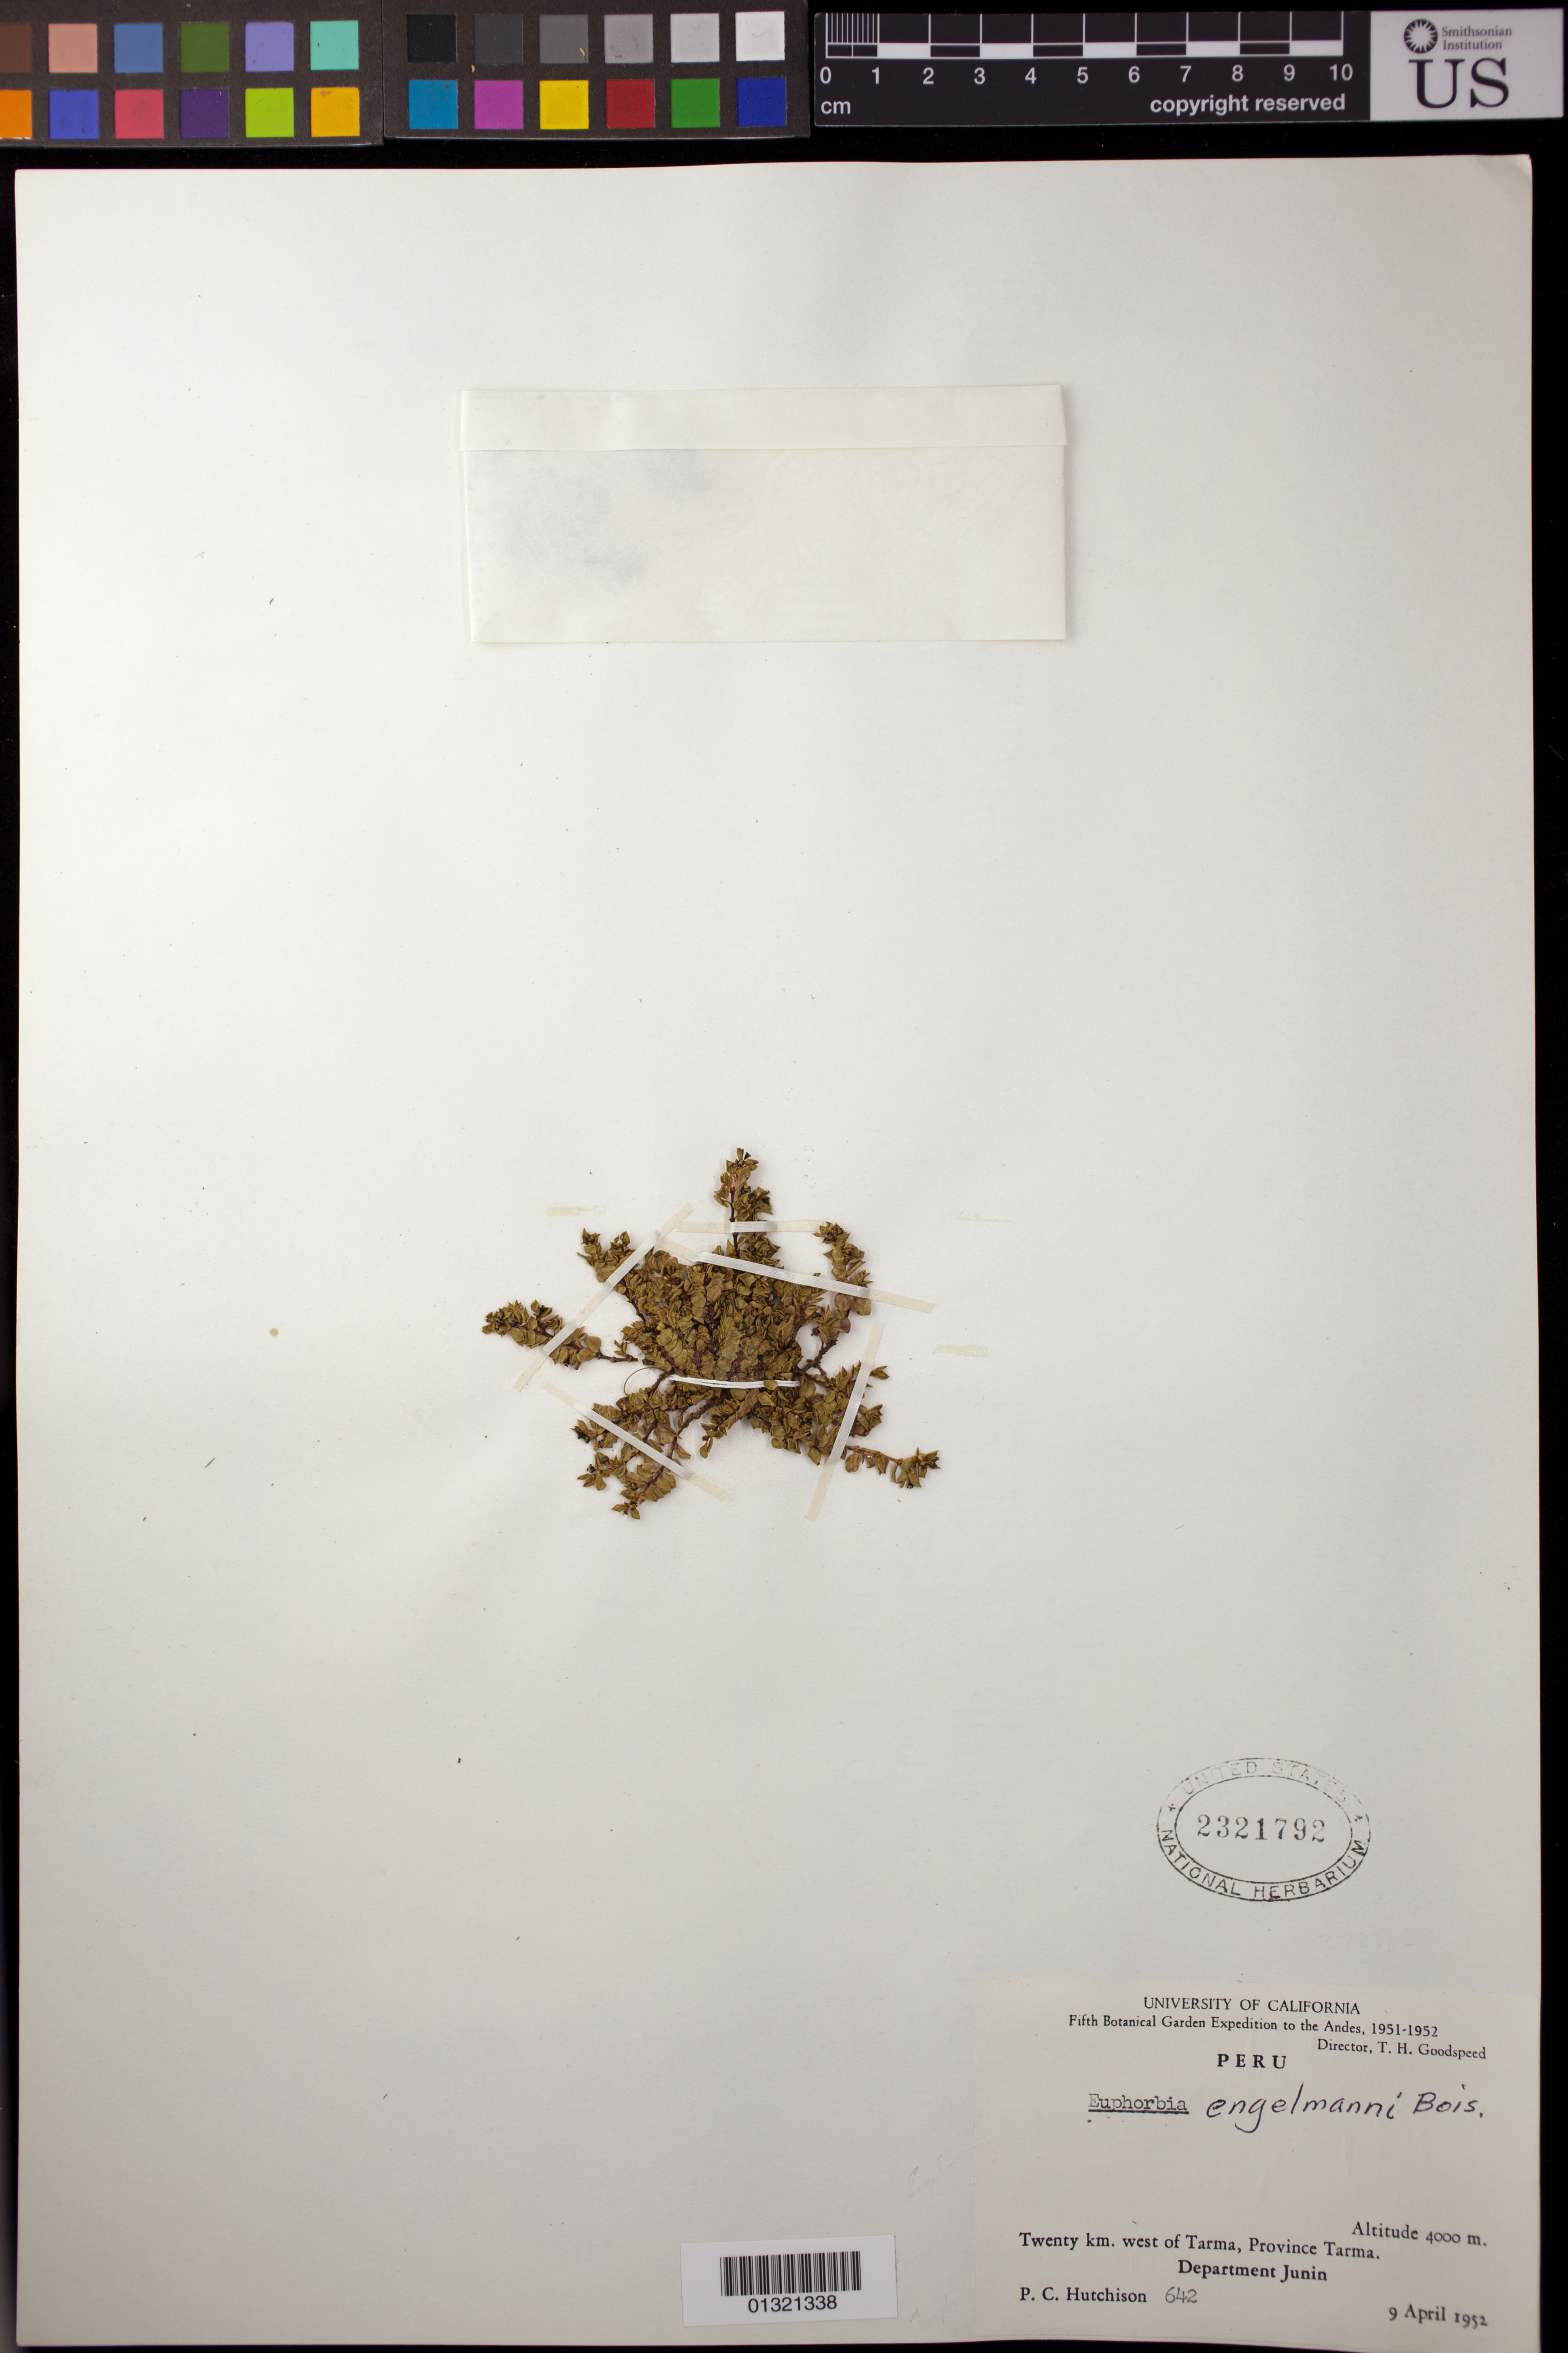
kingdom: Plantae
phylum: Tracheophyta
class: Magnoliopsida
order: Malpighiales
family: Euphorbiaceae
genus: Euphorbia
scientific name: Euphorbia engelmannii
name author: Boiss.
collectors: P. C. Hutchison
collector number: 642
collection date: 1952-04-09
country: Peru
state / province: Junín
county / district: Tarma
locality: Twenty km. west of Tarma, Province Tarma.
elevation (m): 4000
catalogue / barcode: US 2321792